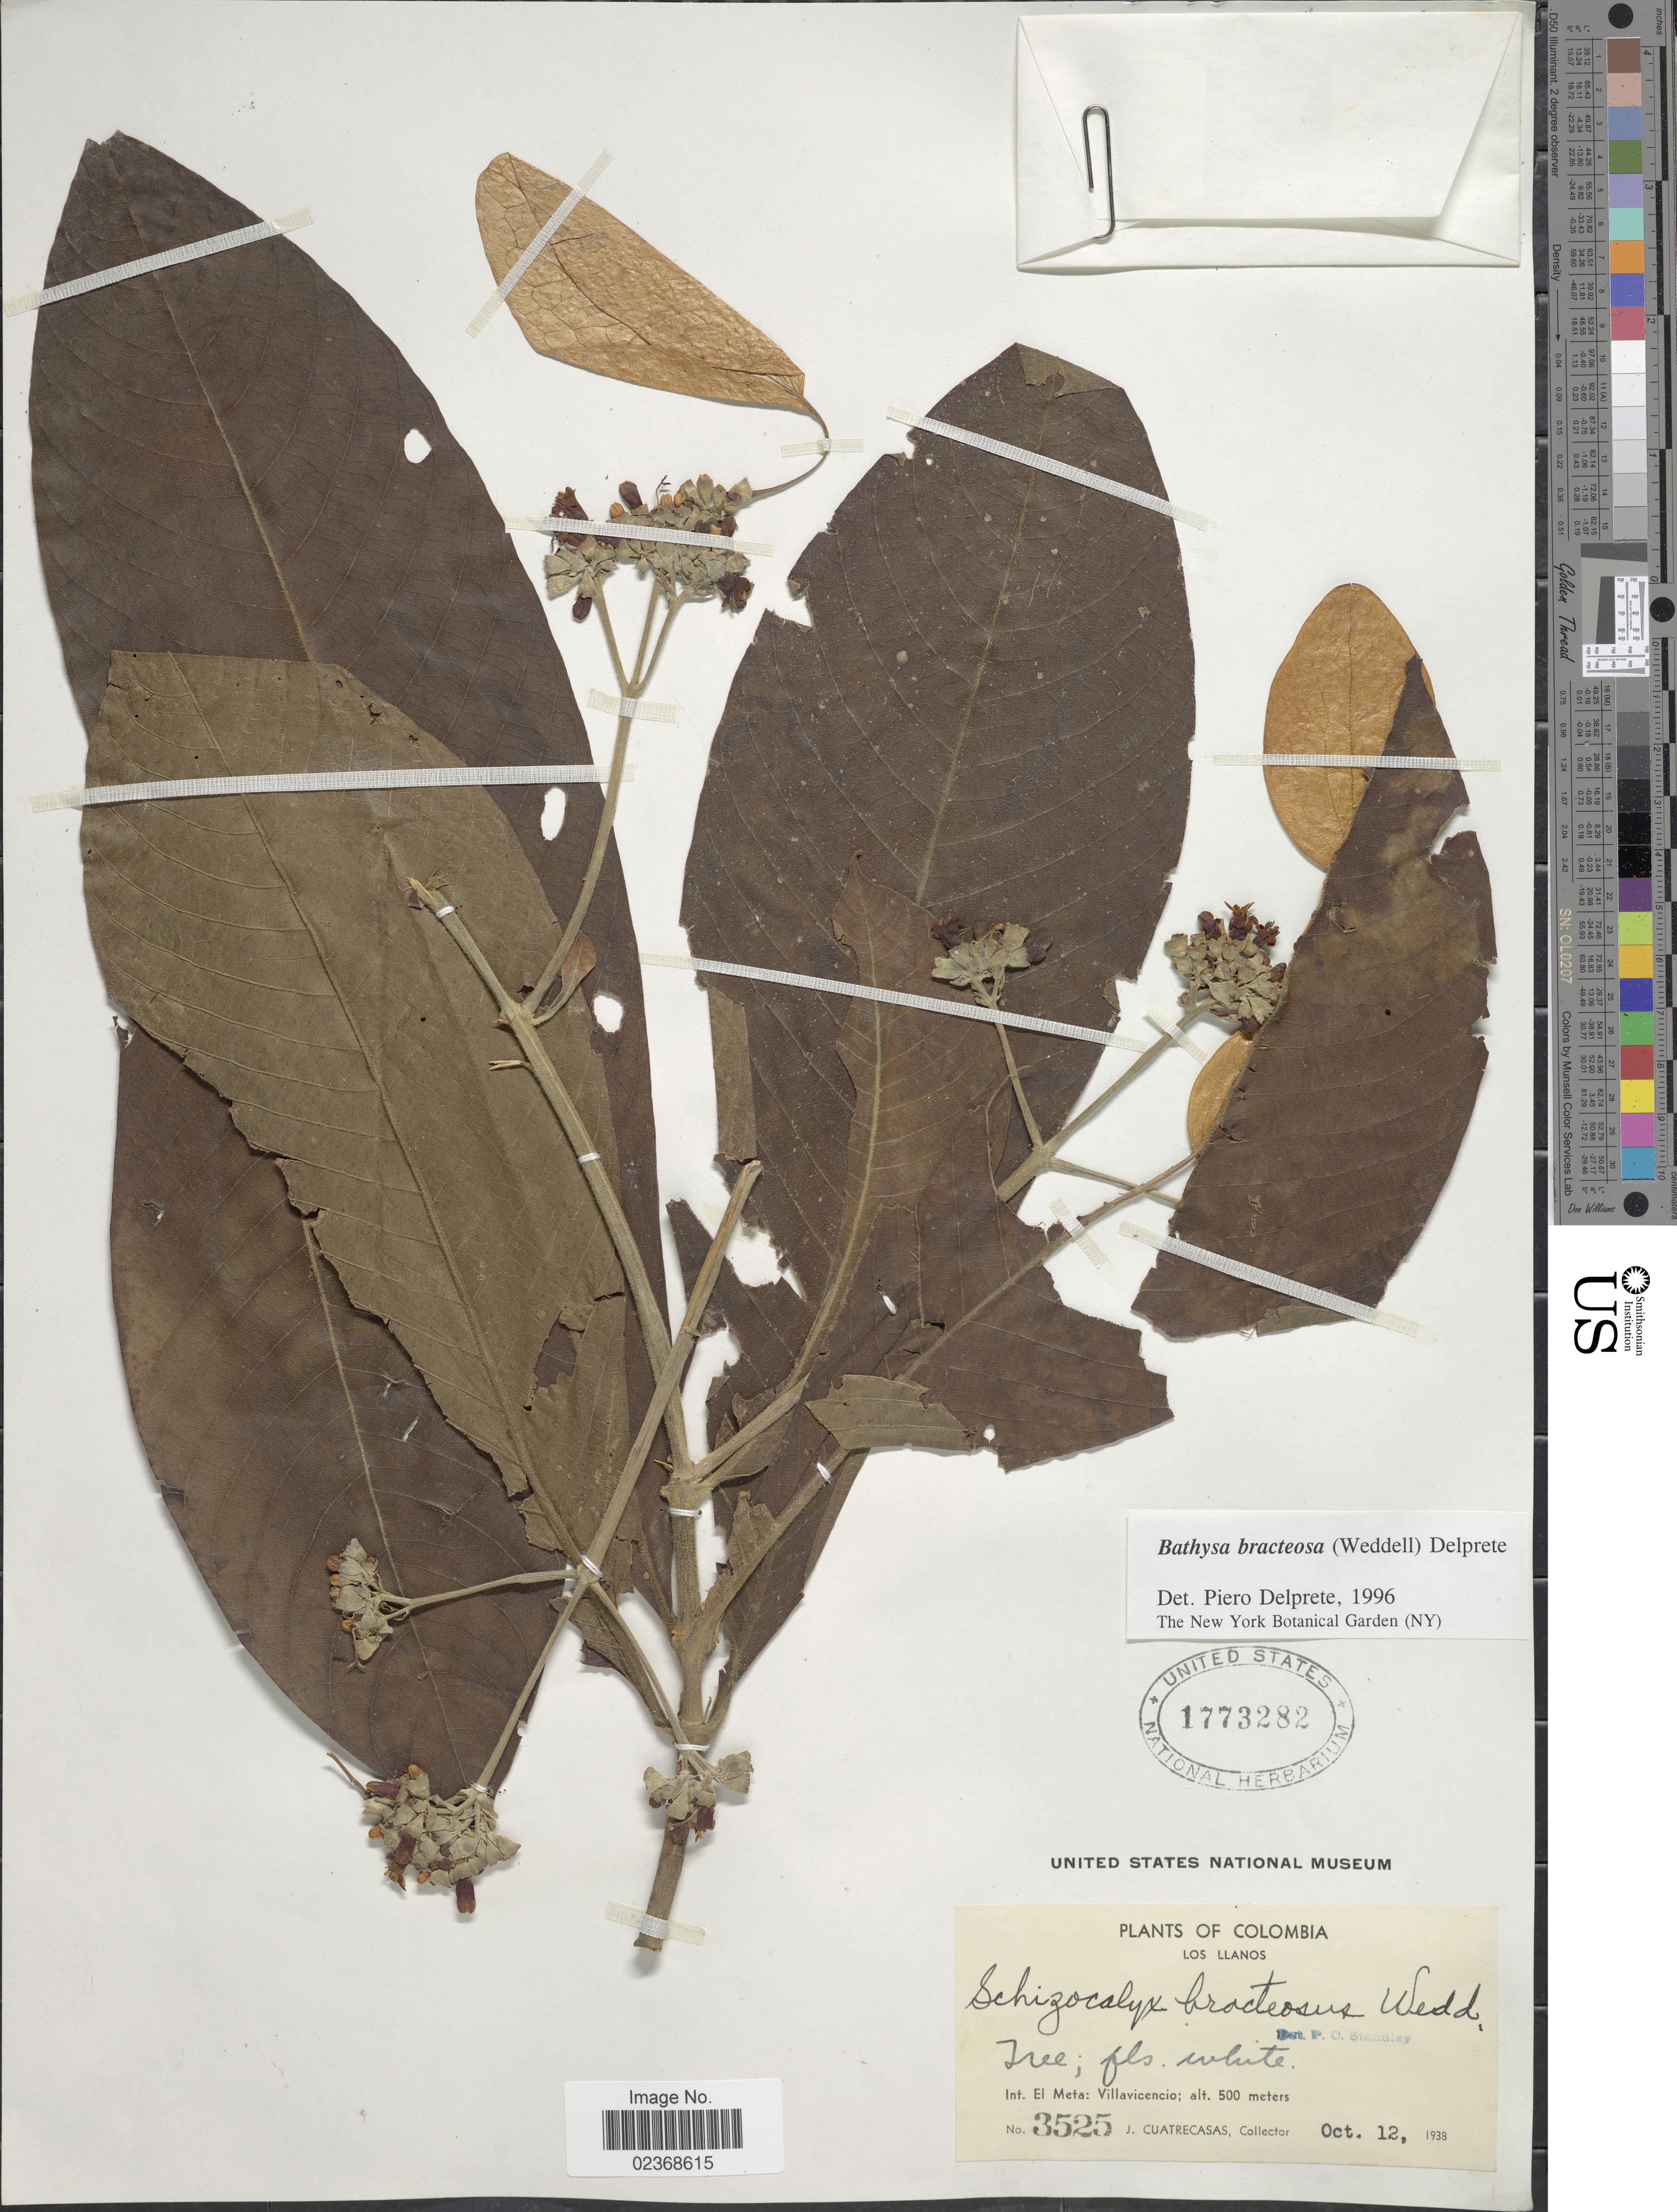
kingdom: Plantae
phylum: Tracheophyta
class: Magnoliopsida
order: Gentianales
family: Rubiaceae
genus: Schizocalyx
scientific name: Schizocalyx bracteosus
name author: Wedd.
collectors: J. Cuatrecasas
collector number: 3525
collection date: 1938-10-12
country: Colombia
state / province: Meta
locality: Los Llanos, Villavicencio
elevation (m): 500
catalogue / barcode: US 1773282